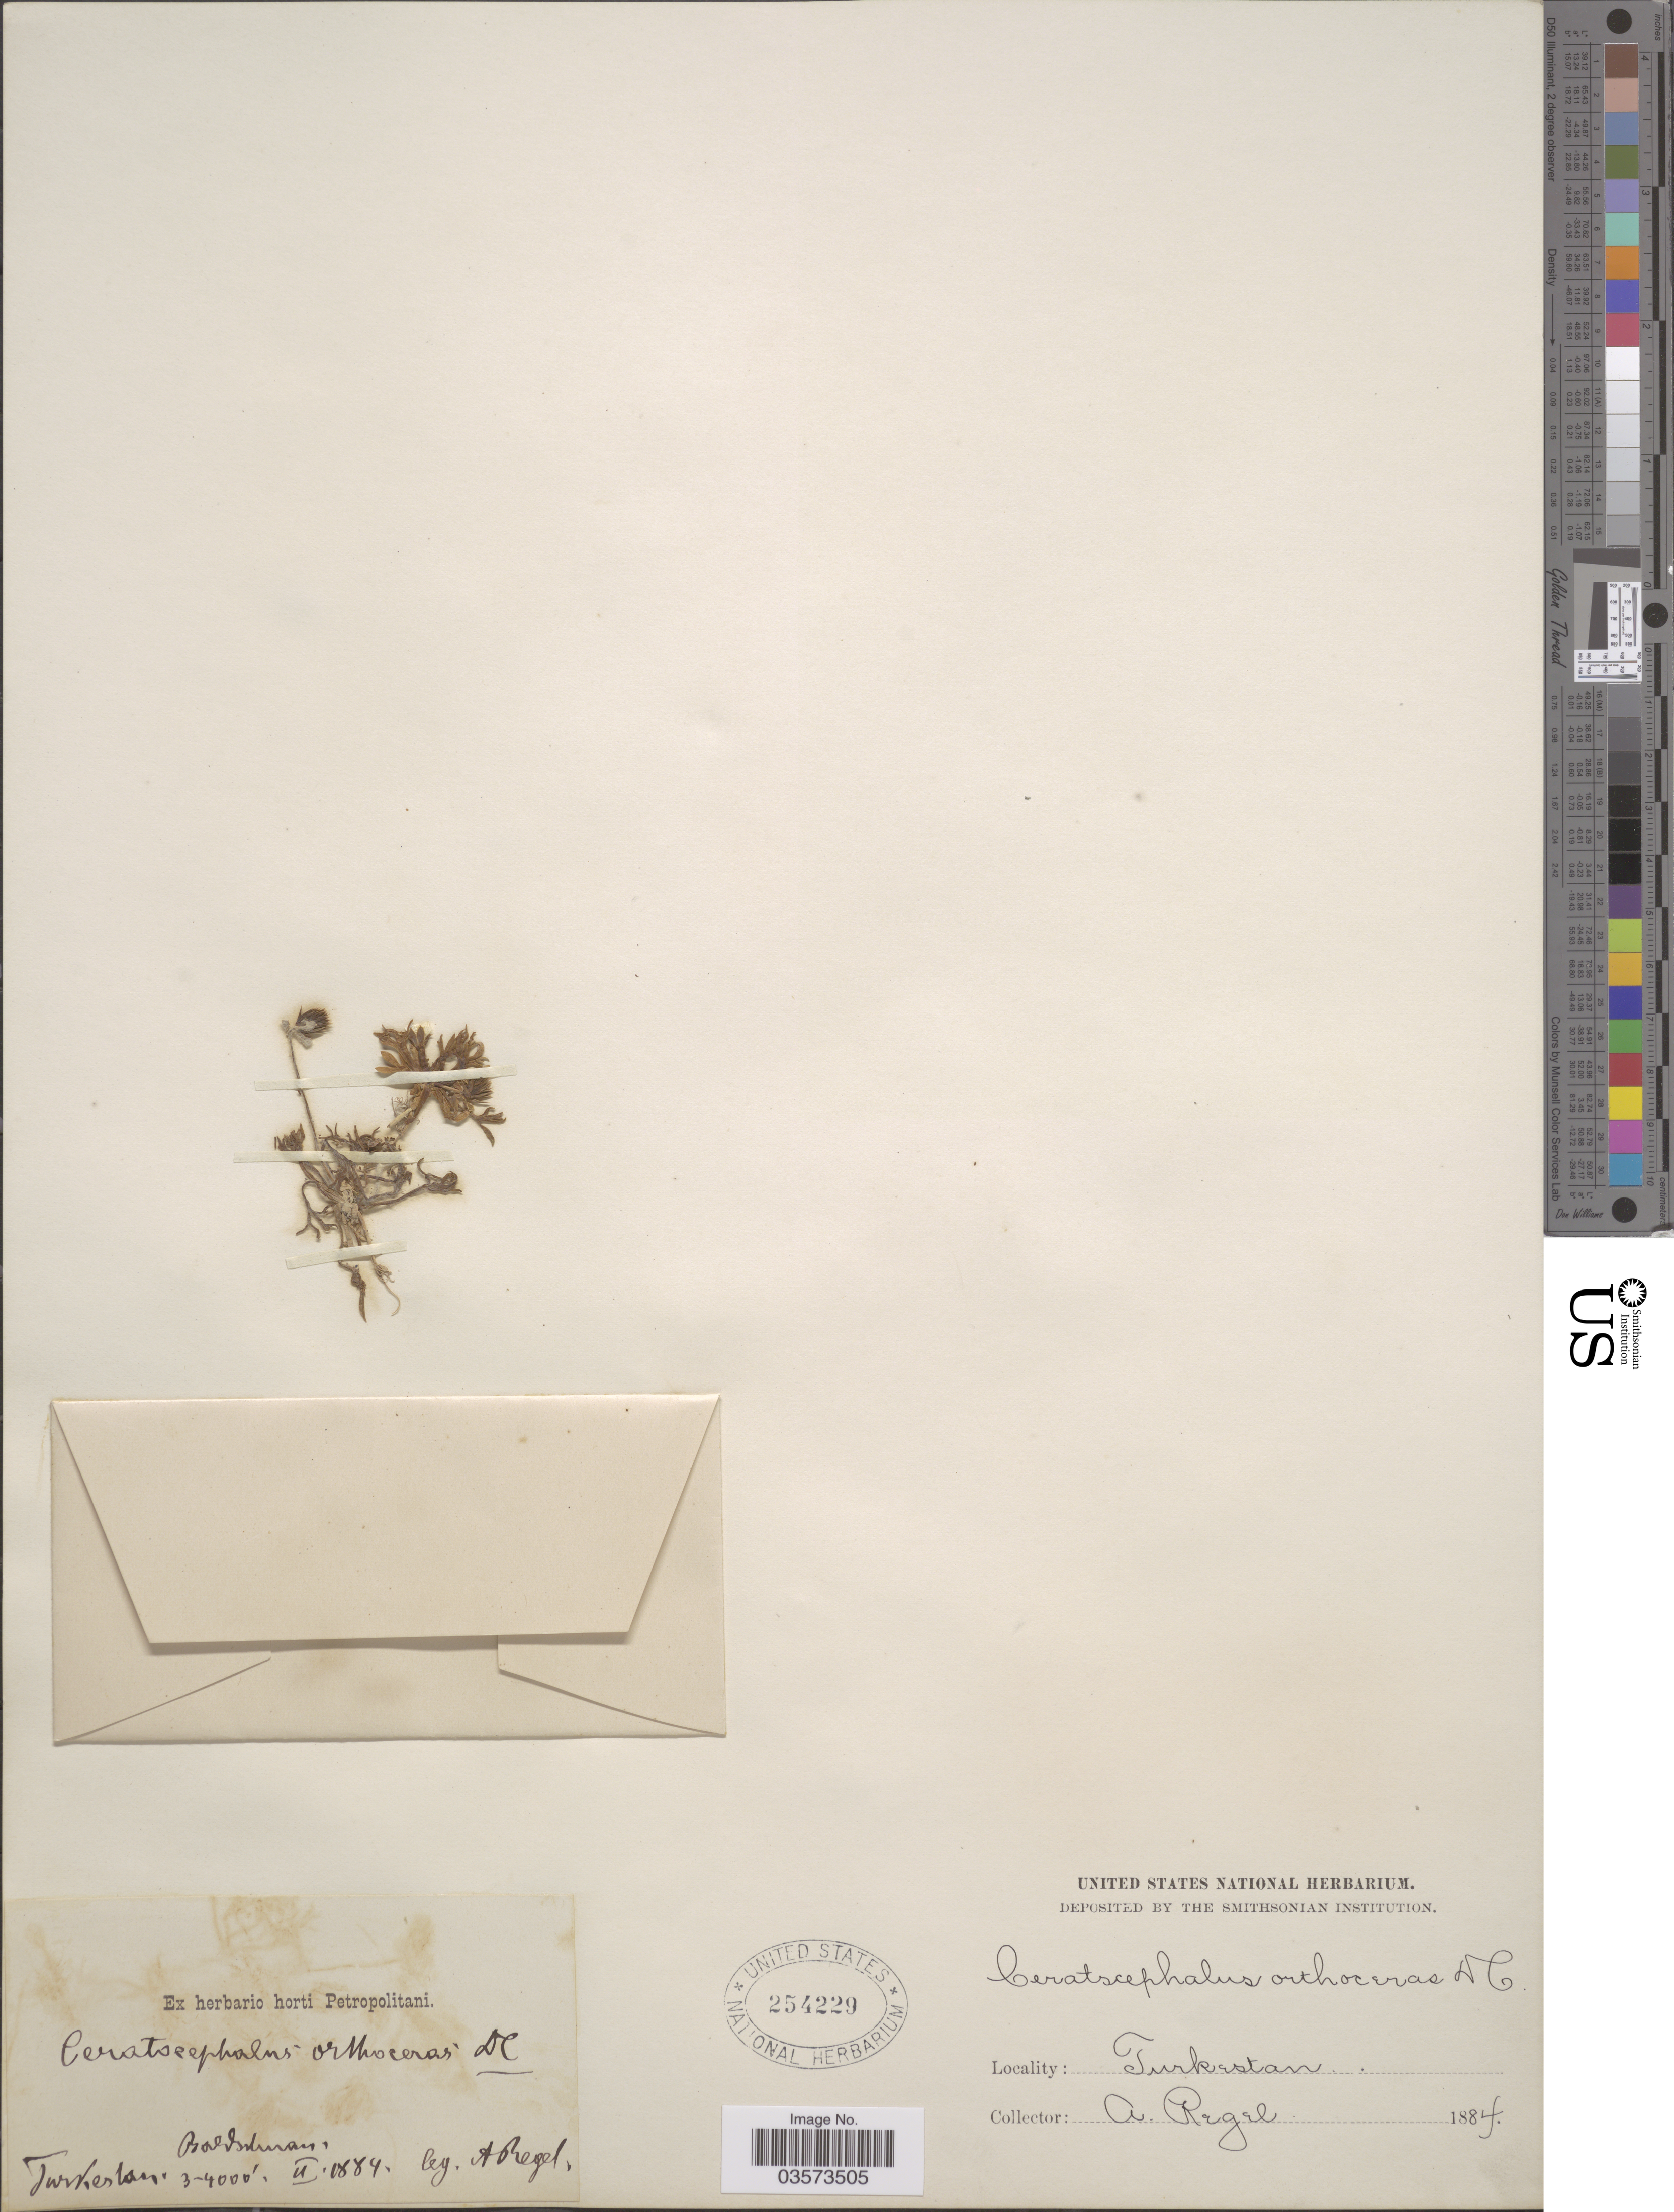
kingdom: Plantae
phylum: Tracheophyta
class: Magnoliopsida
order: Ranunculales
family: Ranunculaceae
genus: Ceratocephalus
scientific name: Ceratocephalus orthoceras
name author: DC.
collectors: A. Regel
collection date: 1884-02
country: Tajikistan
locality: Baldschuan. Turkestan.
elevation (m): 914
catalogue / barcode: US 254229